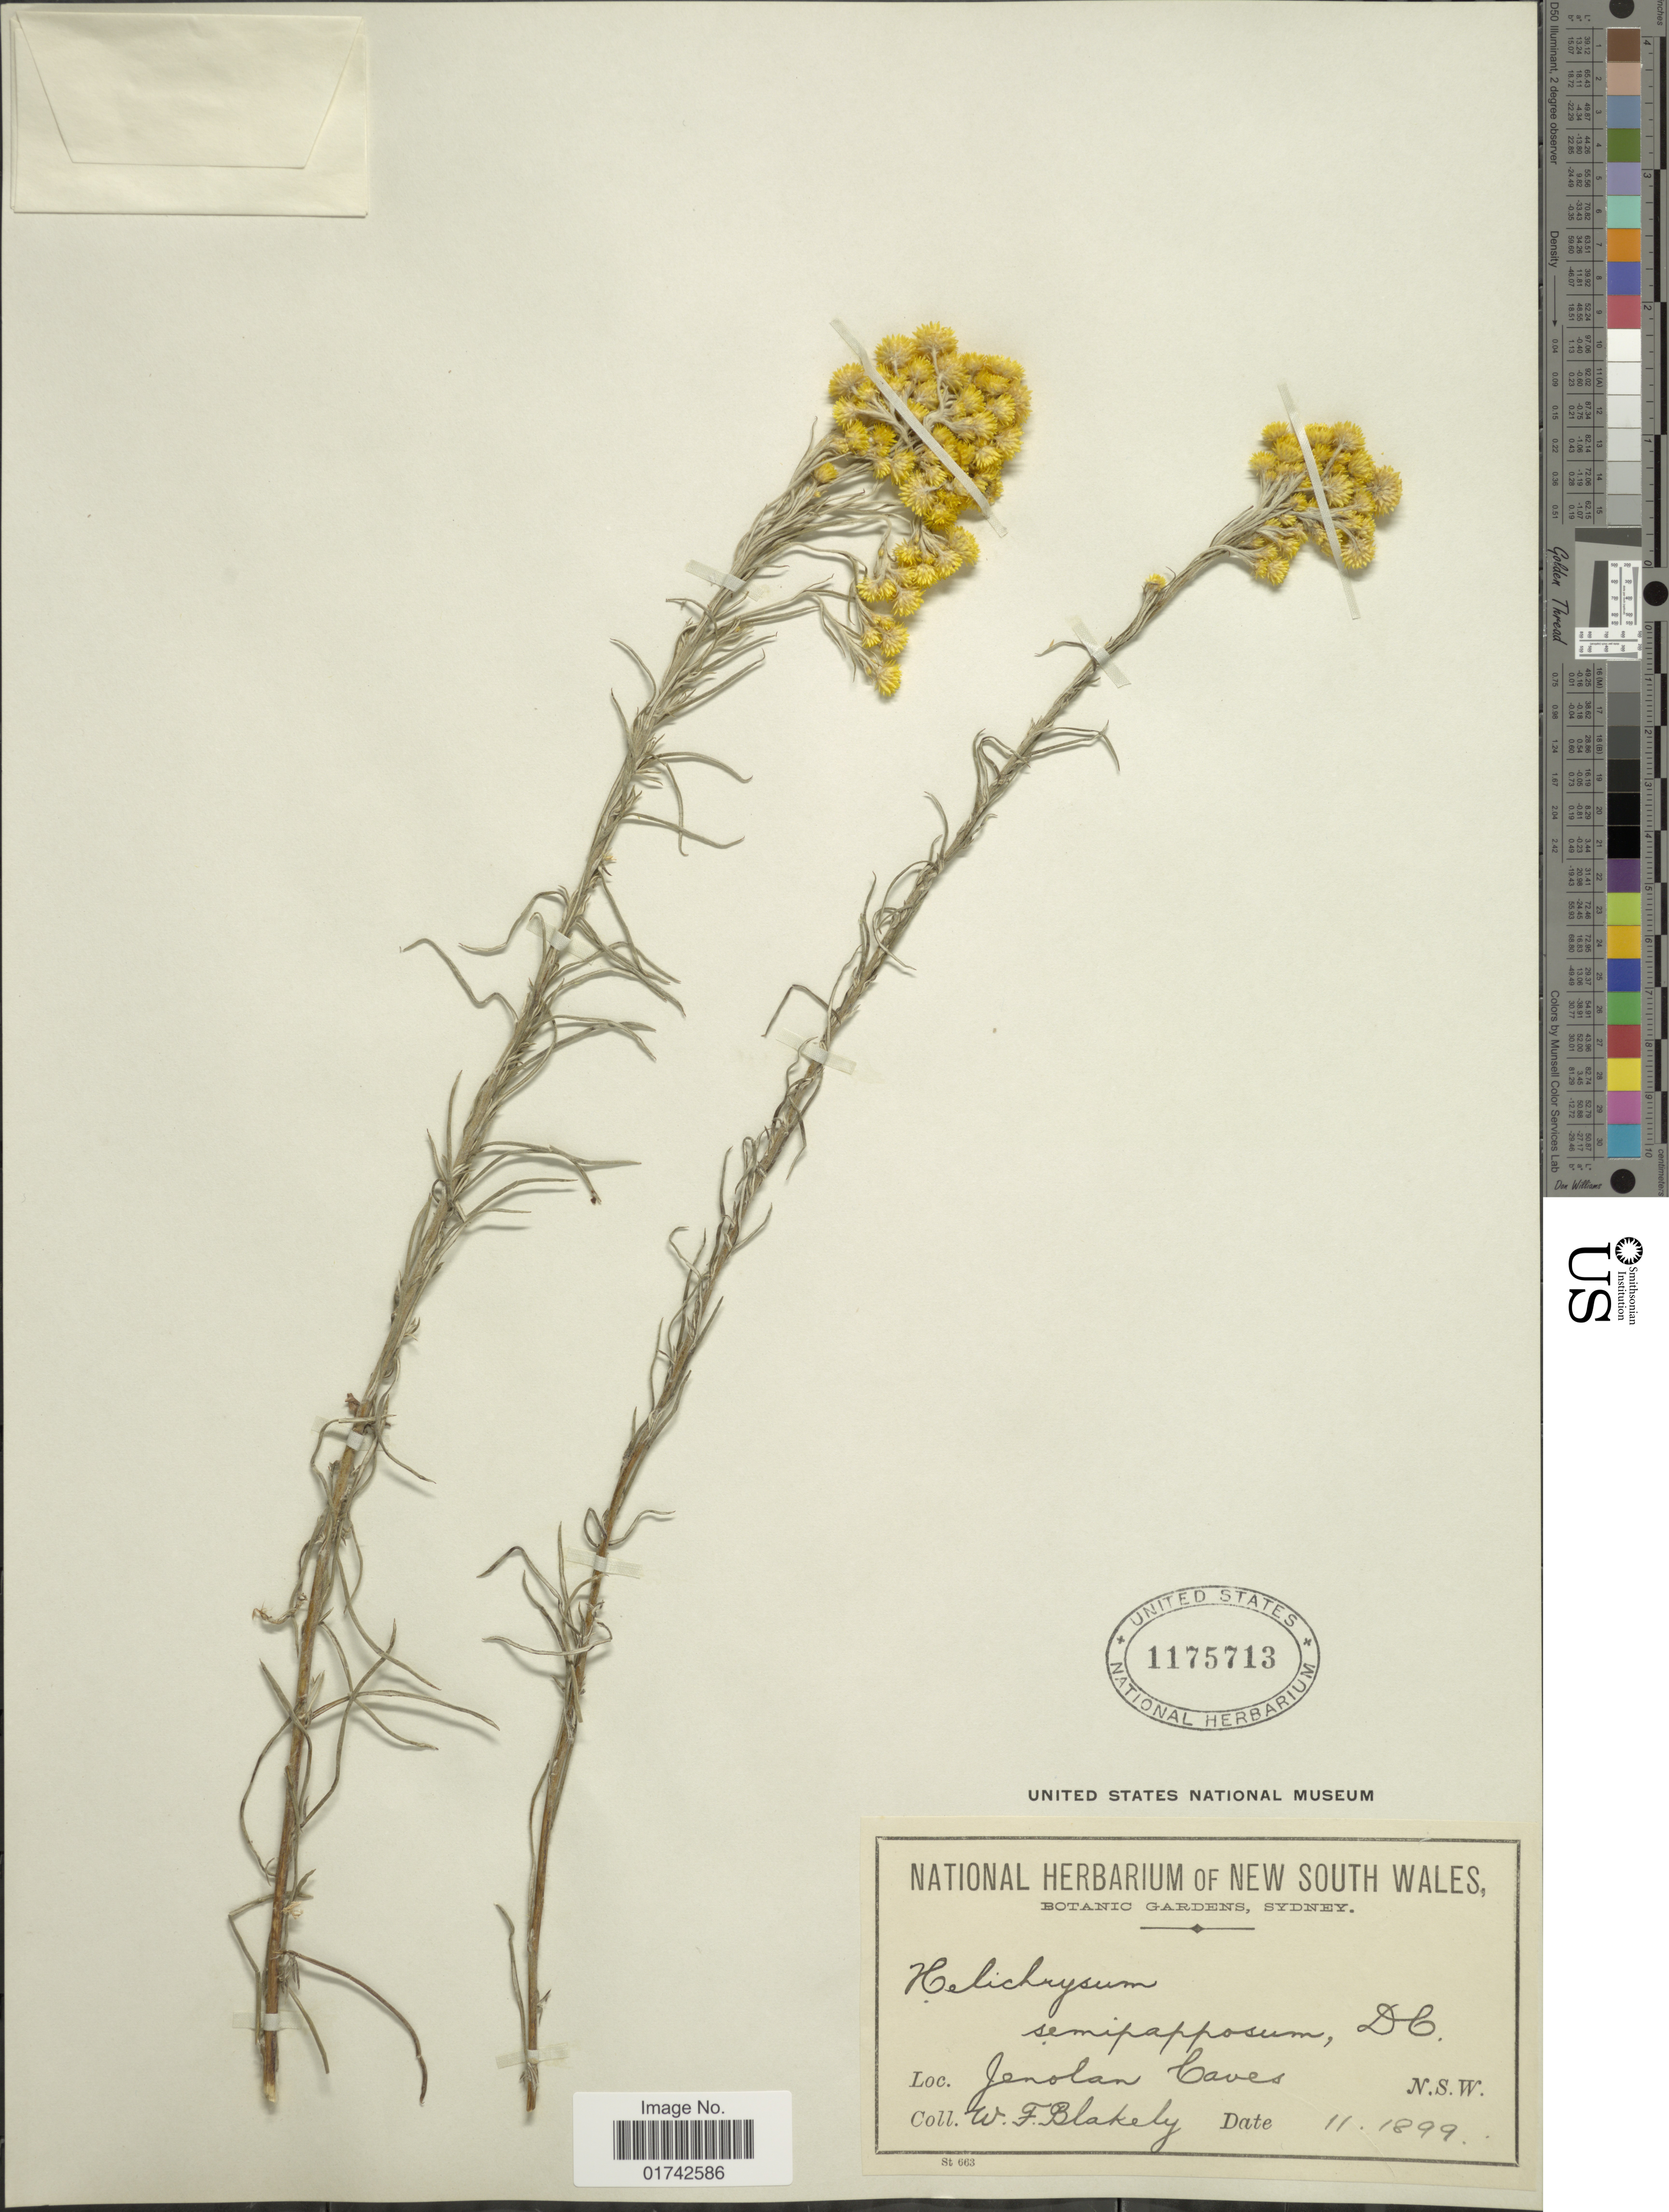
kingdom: Plantae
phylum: Tracheophyta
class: Magnoliopsida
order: Asterales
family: Asteraceae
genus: Helichrysum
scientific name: Helichrysum semipapposum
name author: DC.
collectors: W. Blakeley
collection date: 1899-11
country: Australia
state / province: New South Wales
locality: Jenolan Caves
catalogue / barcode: US 1175713